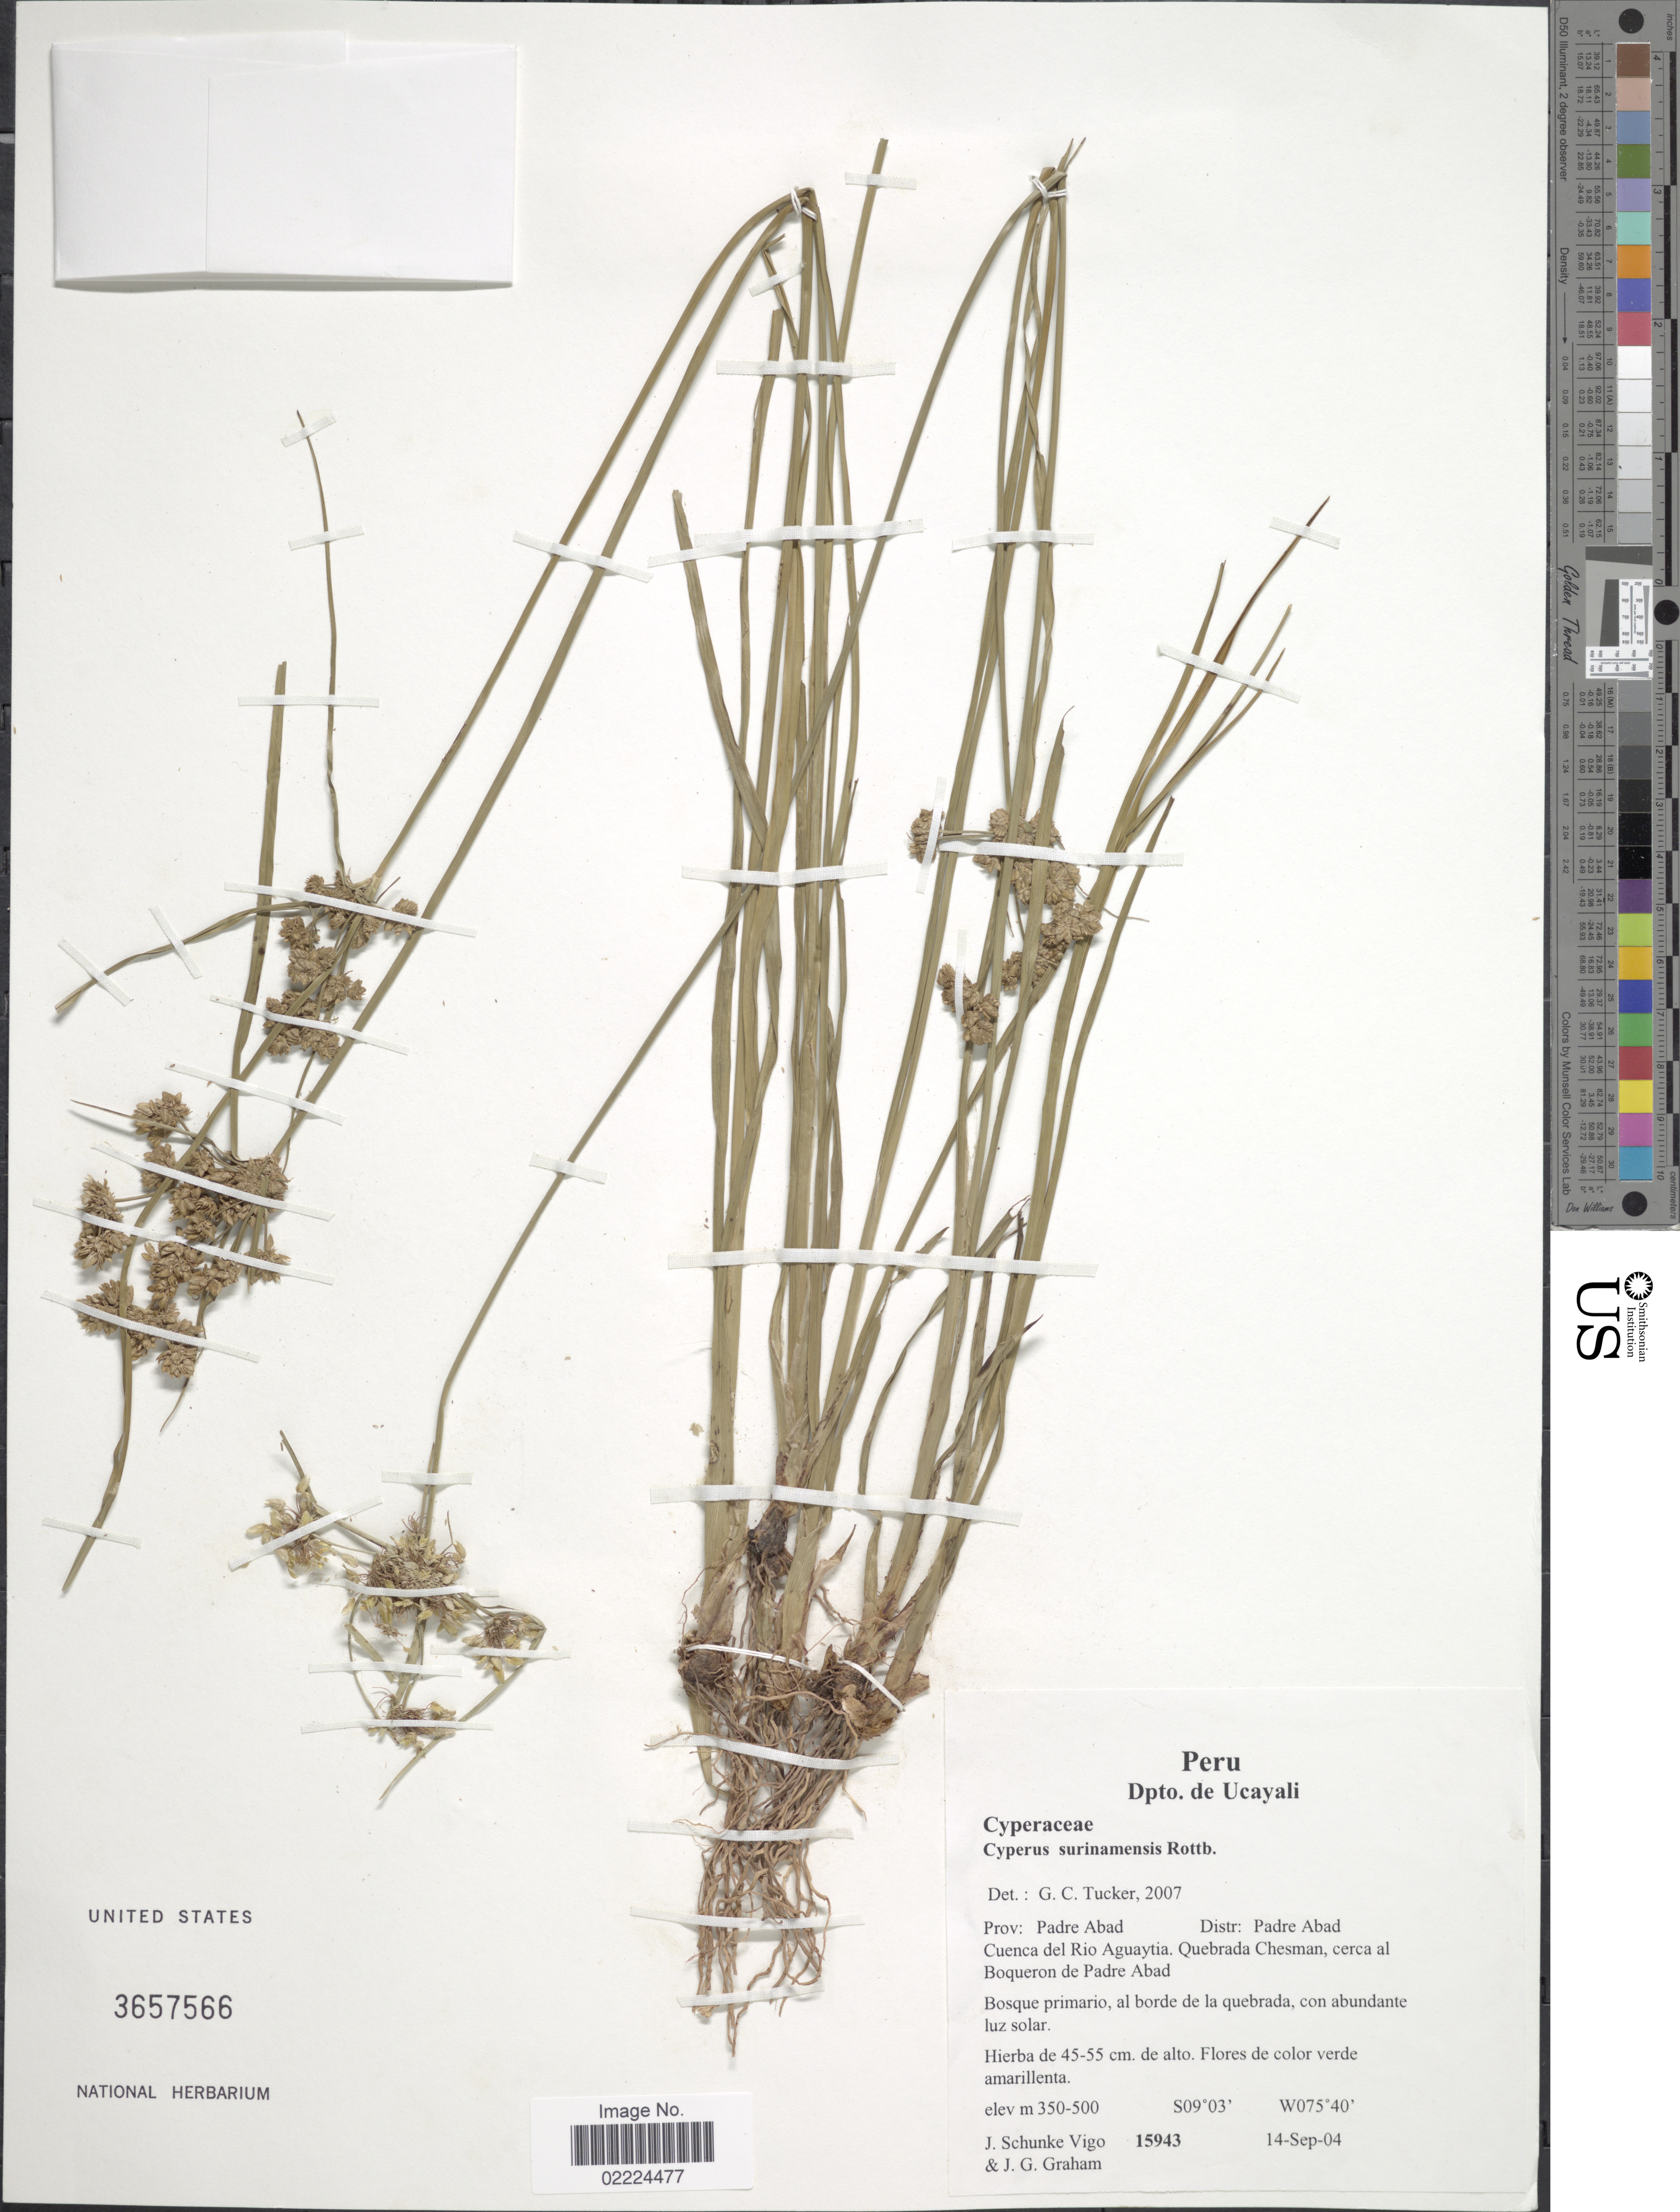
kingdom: Plantae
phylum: Tracheophyta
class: Liliopsida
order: Poales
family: Cyperaceae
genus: Cyperus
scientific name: Cyperus surinamensis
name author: Rottb.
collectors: J. Schunke Vigo & J. Graham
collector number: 15943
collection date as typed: Transcribed d/m/y: 14/9/4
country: Peru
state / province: Ucayali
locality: Prov.: Padre Abad, Distr. Padre Abad, Cuenca del Rio Aguaytia, Quebrada Chesman, cerca al Boqueron de Padre Abad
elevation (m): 350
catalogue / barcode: US 3657566